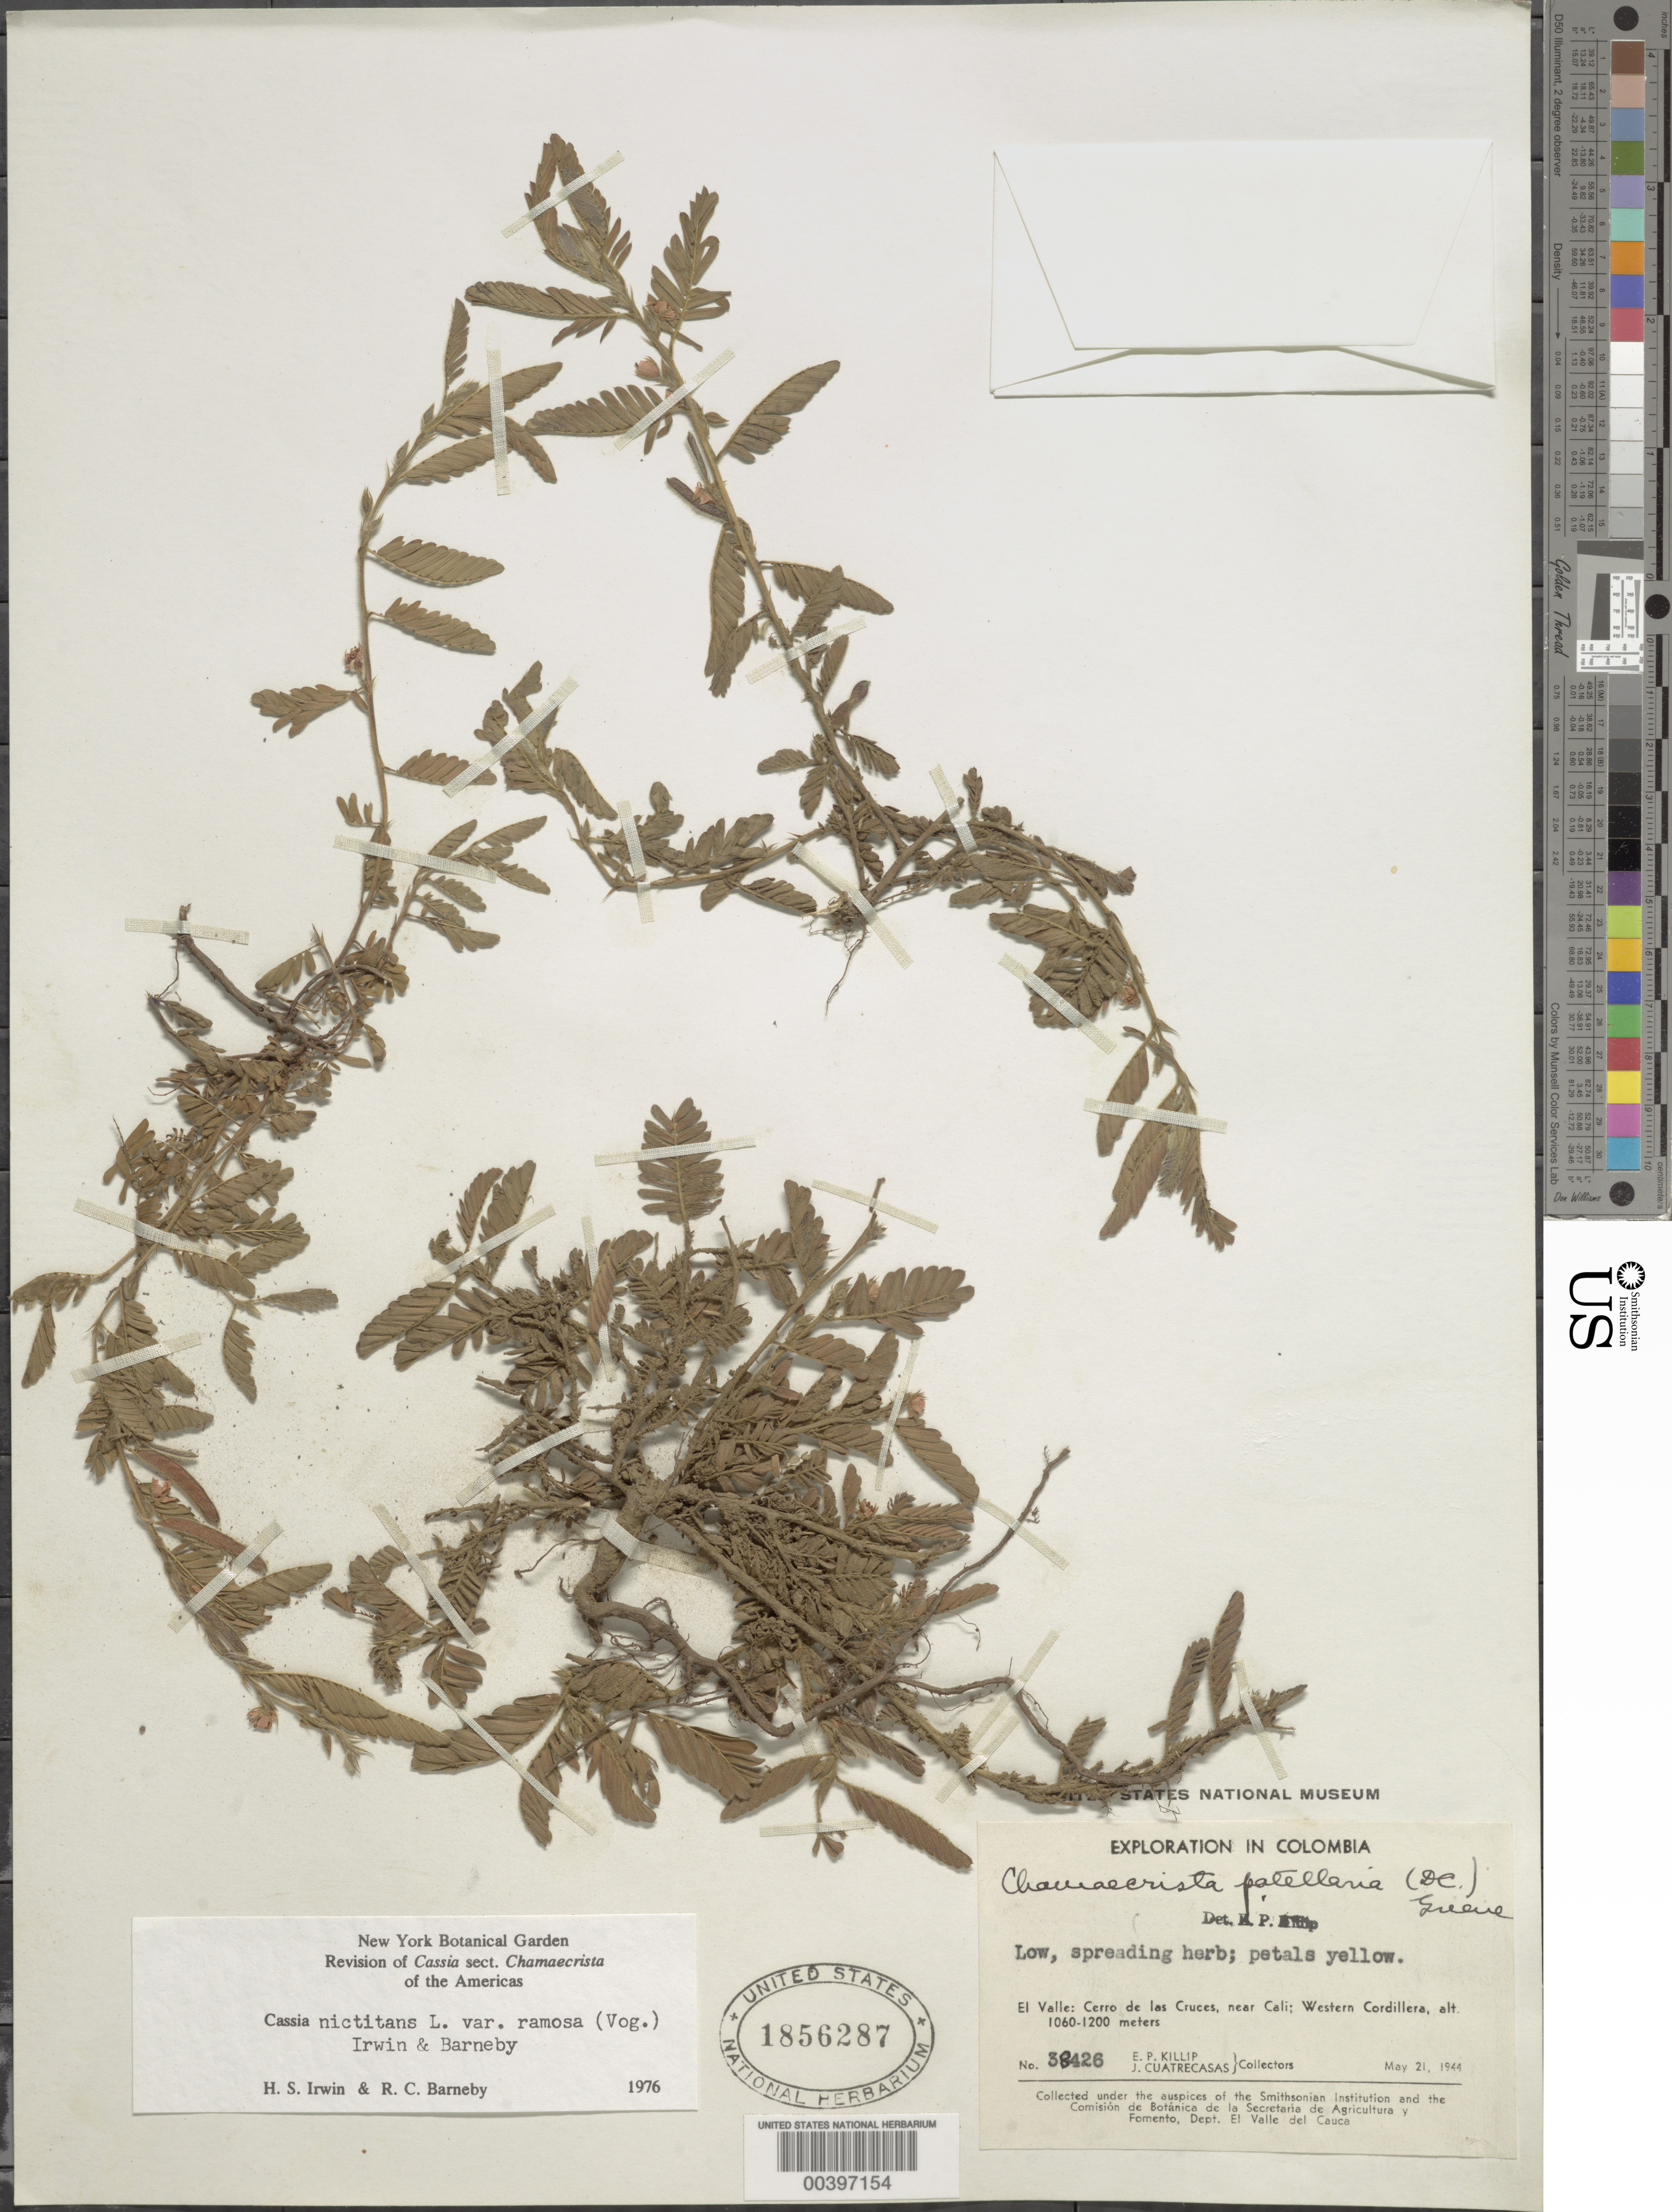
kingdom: Plantae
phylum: Tracheophyta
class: Magnoliopsida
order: Fabales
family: Fabaceae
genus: Chamaecrista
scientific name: Chamaecrista nictitans var. ramosa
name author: (Vogel) H.S. Irwin & Barneby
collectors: E. P. Killip & J. Cuatrecasas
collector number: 38426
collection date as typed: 21 May 1944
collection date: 1944-05-21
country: Colombia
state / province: Valle del Cauca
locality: Cerro de Las Cruces, near Cali; western Cordillera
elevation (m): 1060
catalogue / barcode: US 1856287